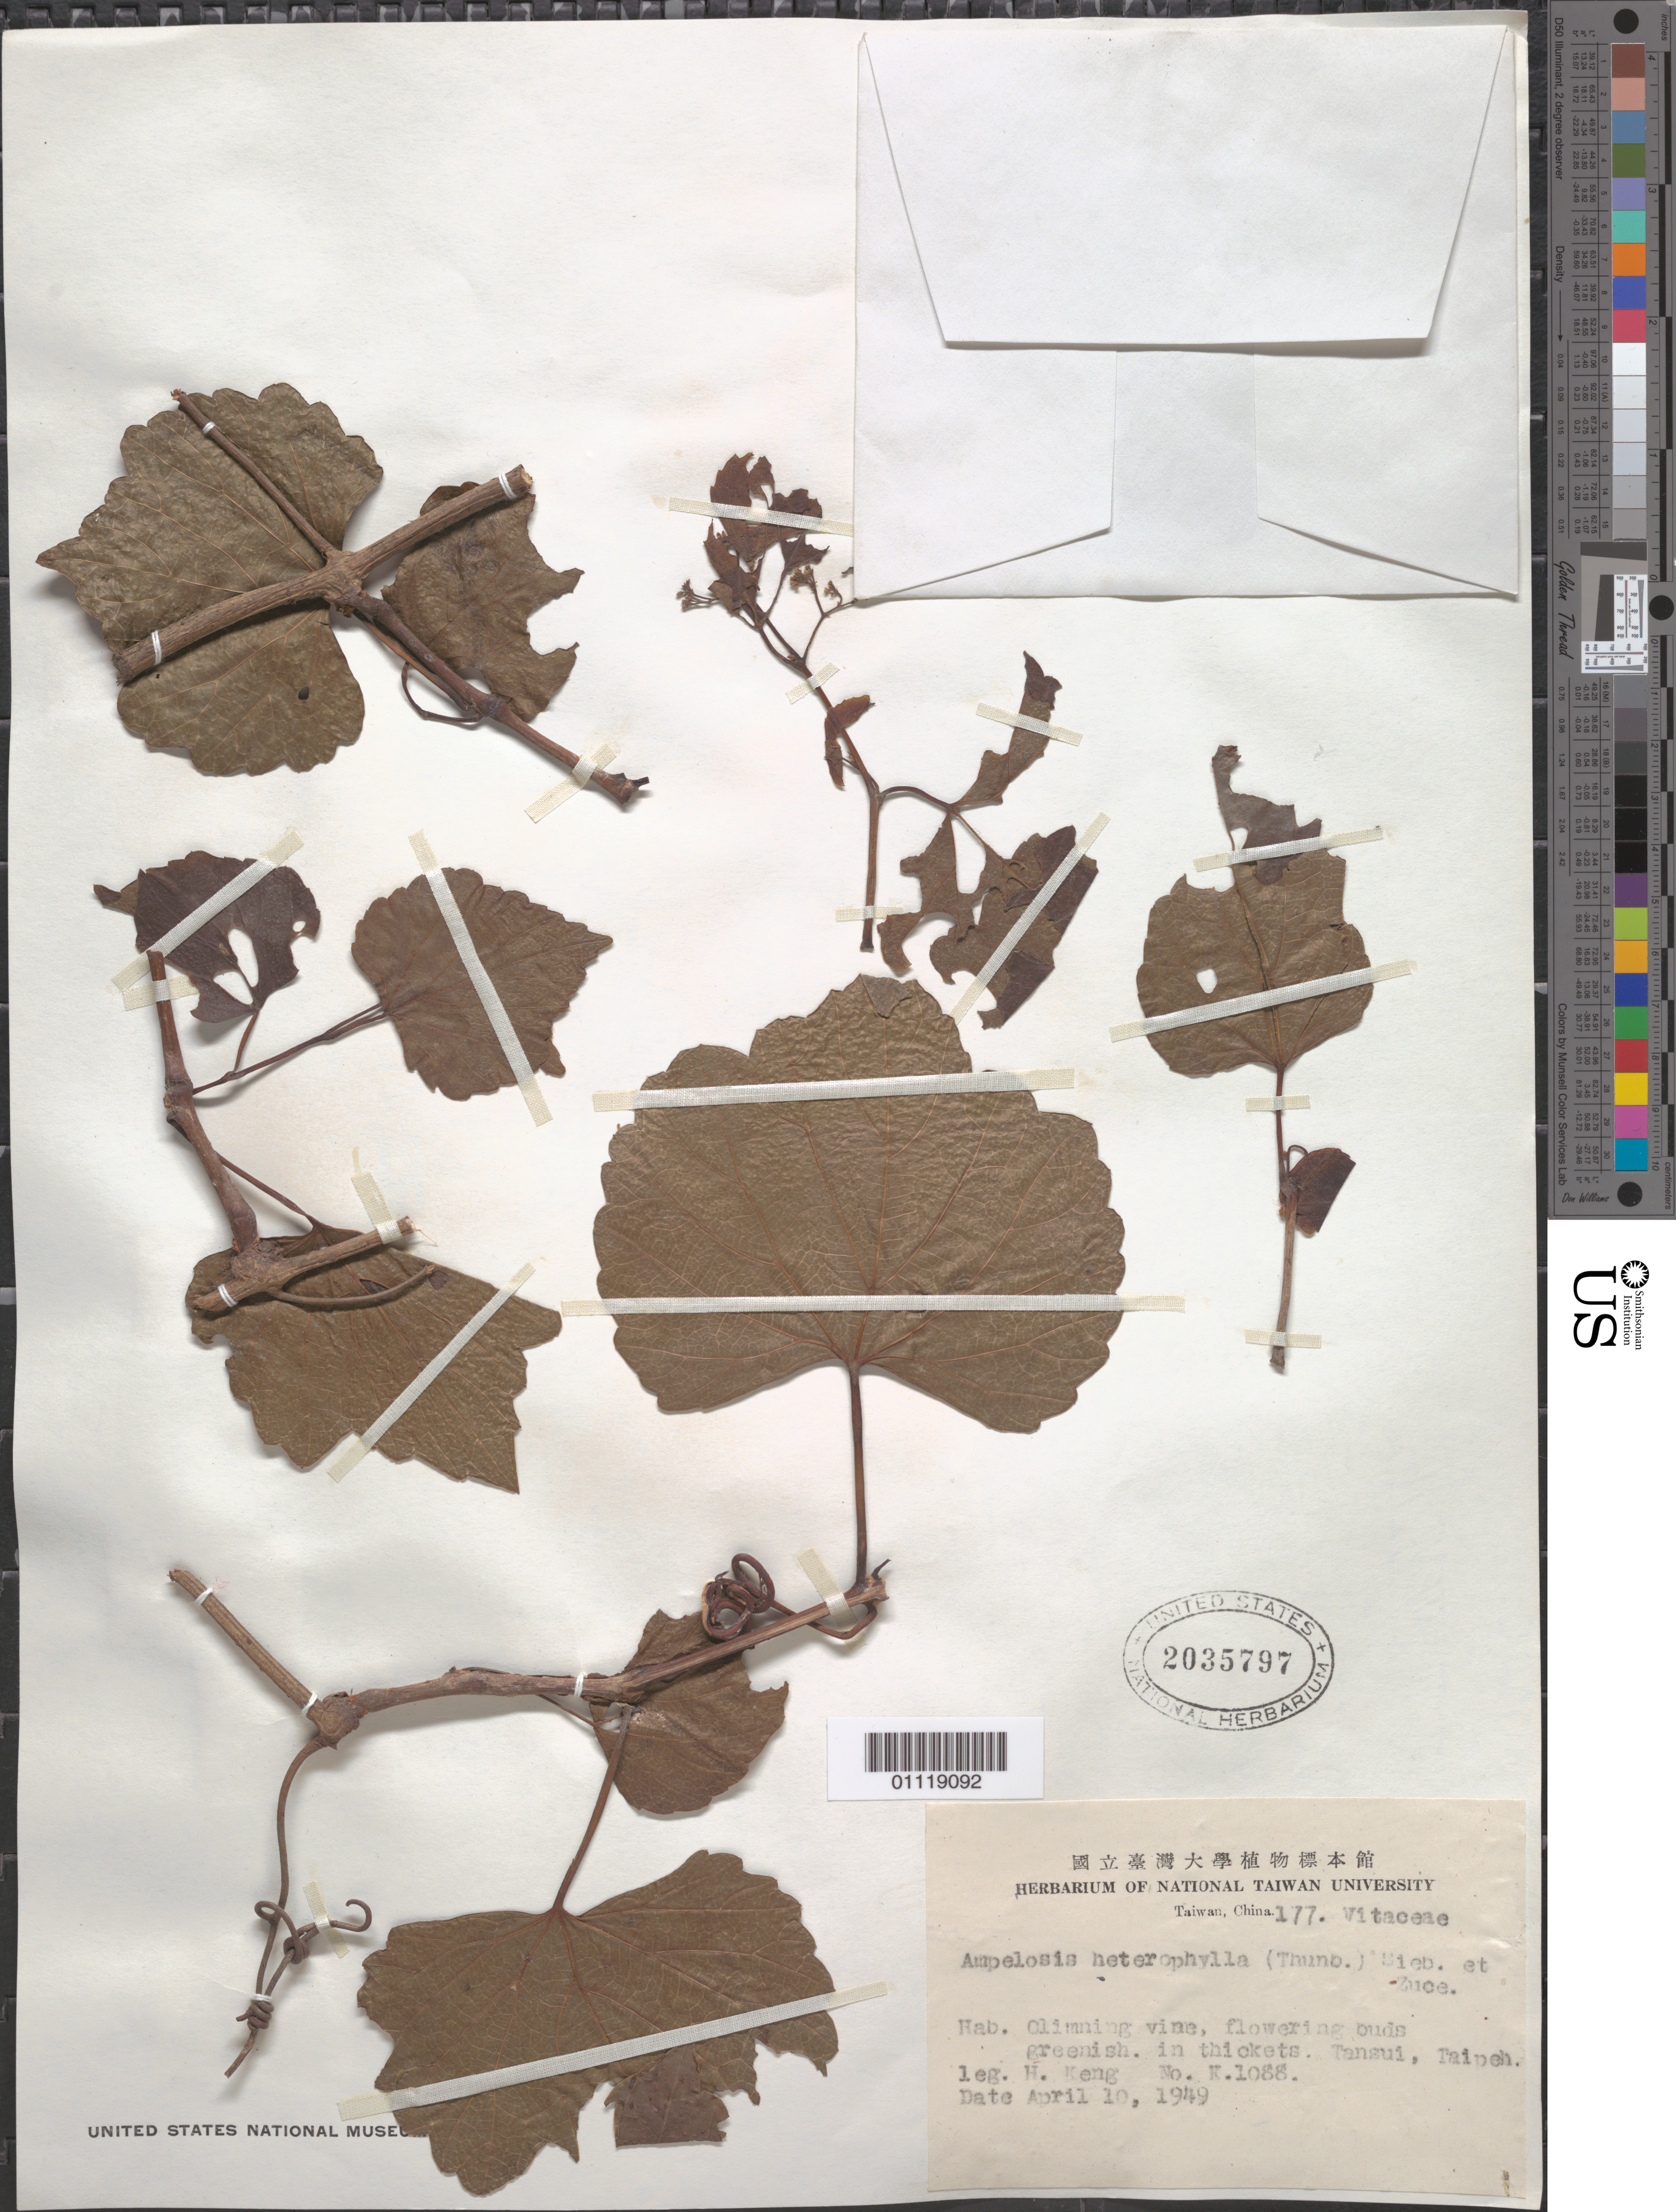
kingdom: Plantae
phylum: Tracheophyta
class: Magnoliopsida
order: Vitales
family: Vitaceae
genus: Ampelopsis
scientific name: Ampelopsis glandulosa var. heterophylla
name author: (Thunb.) Momiy.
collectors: H. Keng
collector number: K 1088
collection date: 1949-04-10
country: Taiwan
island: Taiwan [Formosa]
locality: Taipei.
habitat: Climbing vine, in thickets.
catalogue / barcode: US 2035797